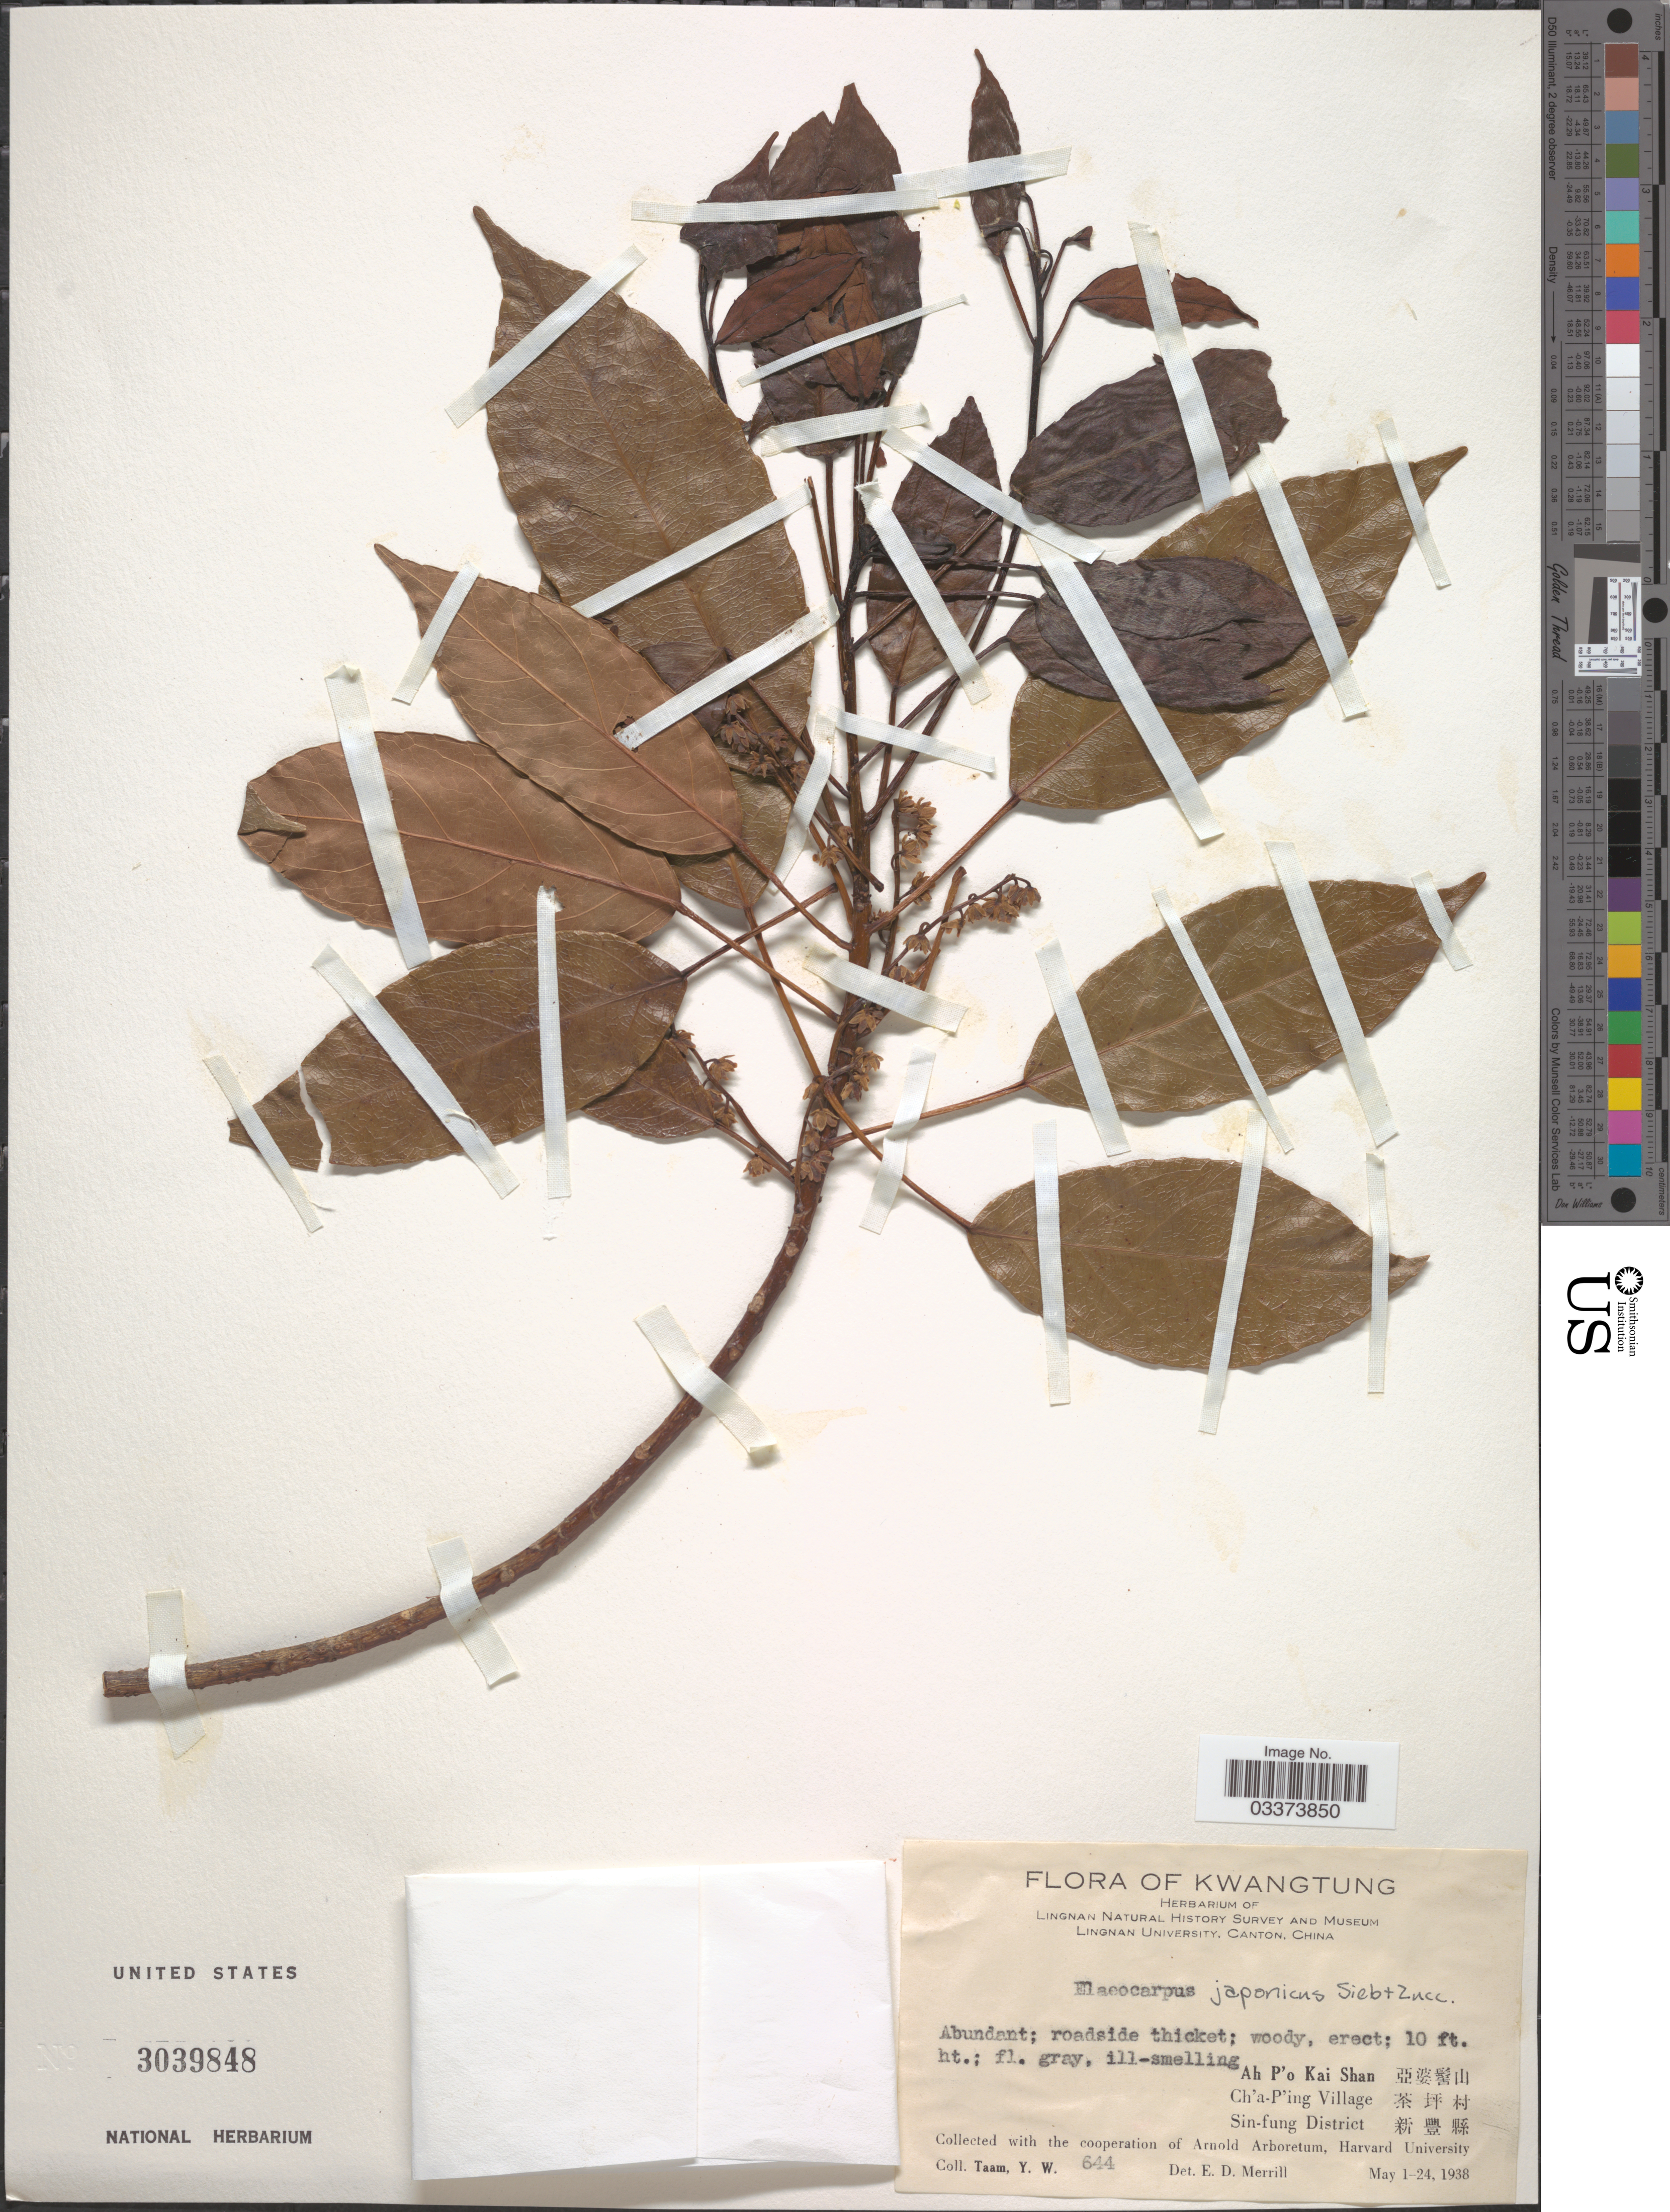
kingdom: Plantae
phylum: Tracheophyta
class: Magnoliopsida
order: Oxalidales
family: Elaeocarpaceae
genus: Elaeocarpus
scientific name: Elaeocarpus japonicus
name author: Siebold & Zucc.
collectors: Y. W. Taam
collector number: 644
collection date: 1938-05-01/1938-05-24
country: China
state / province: Guangdong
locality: Kwangtung, Ah P'o Kai Shan X, Ch'a-P'ing Village X, Sin-fung District X.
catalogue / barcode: US 3039848